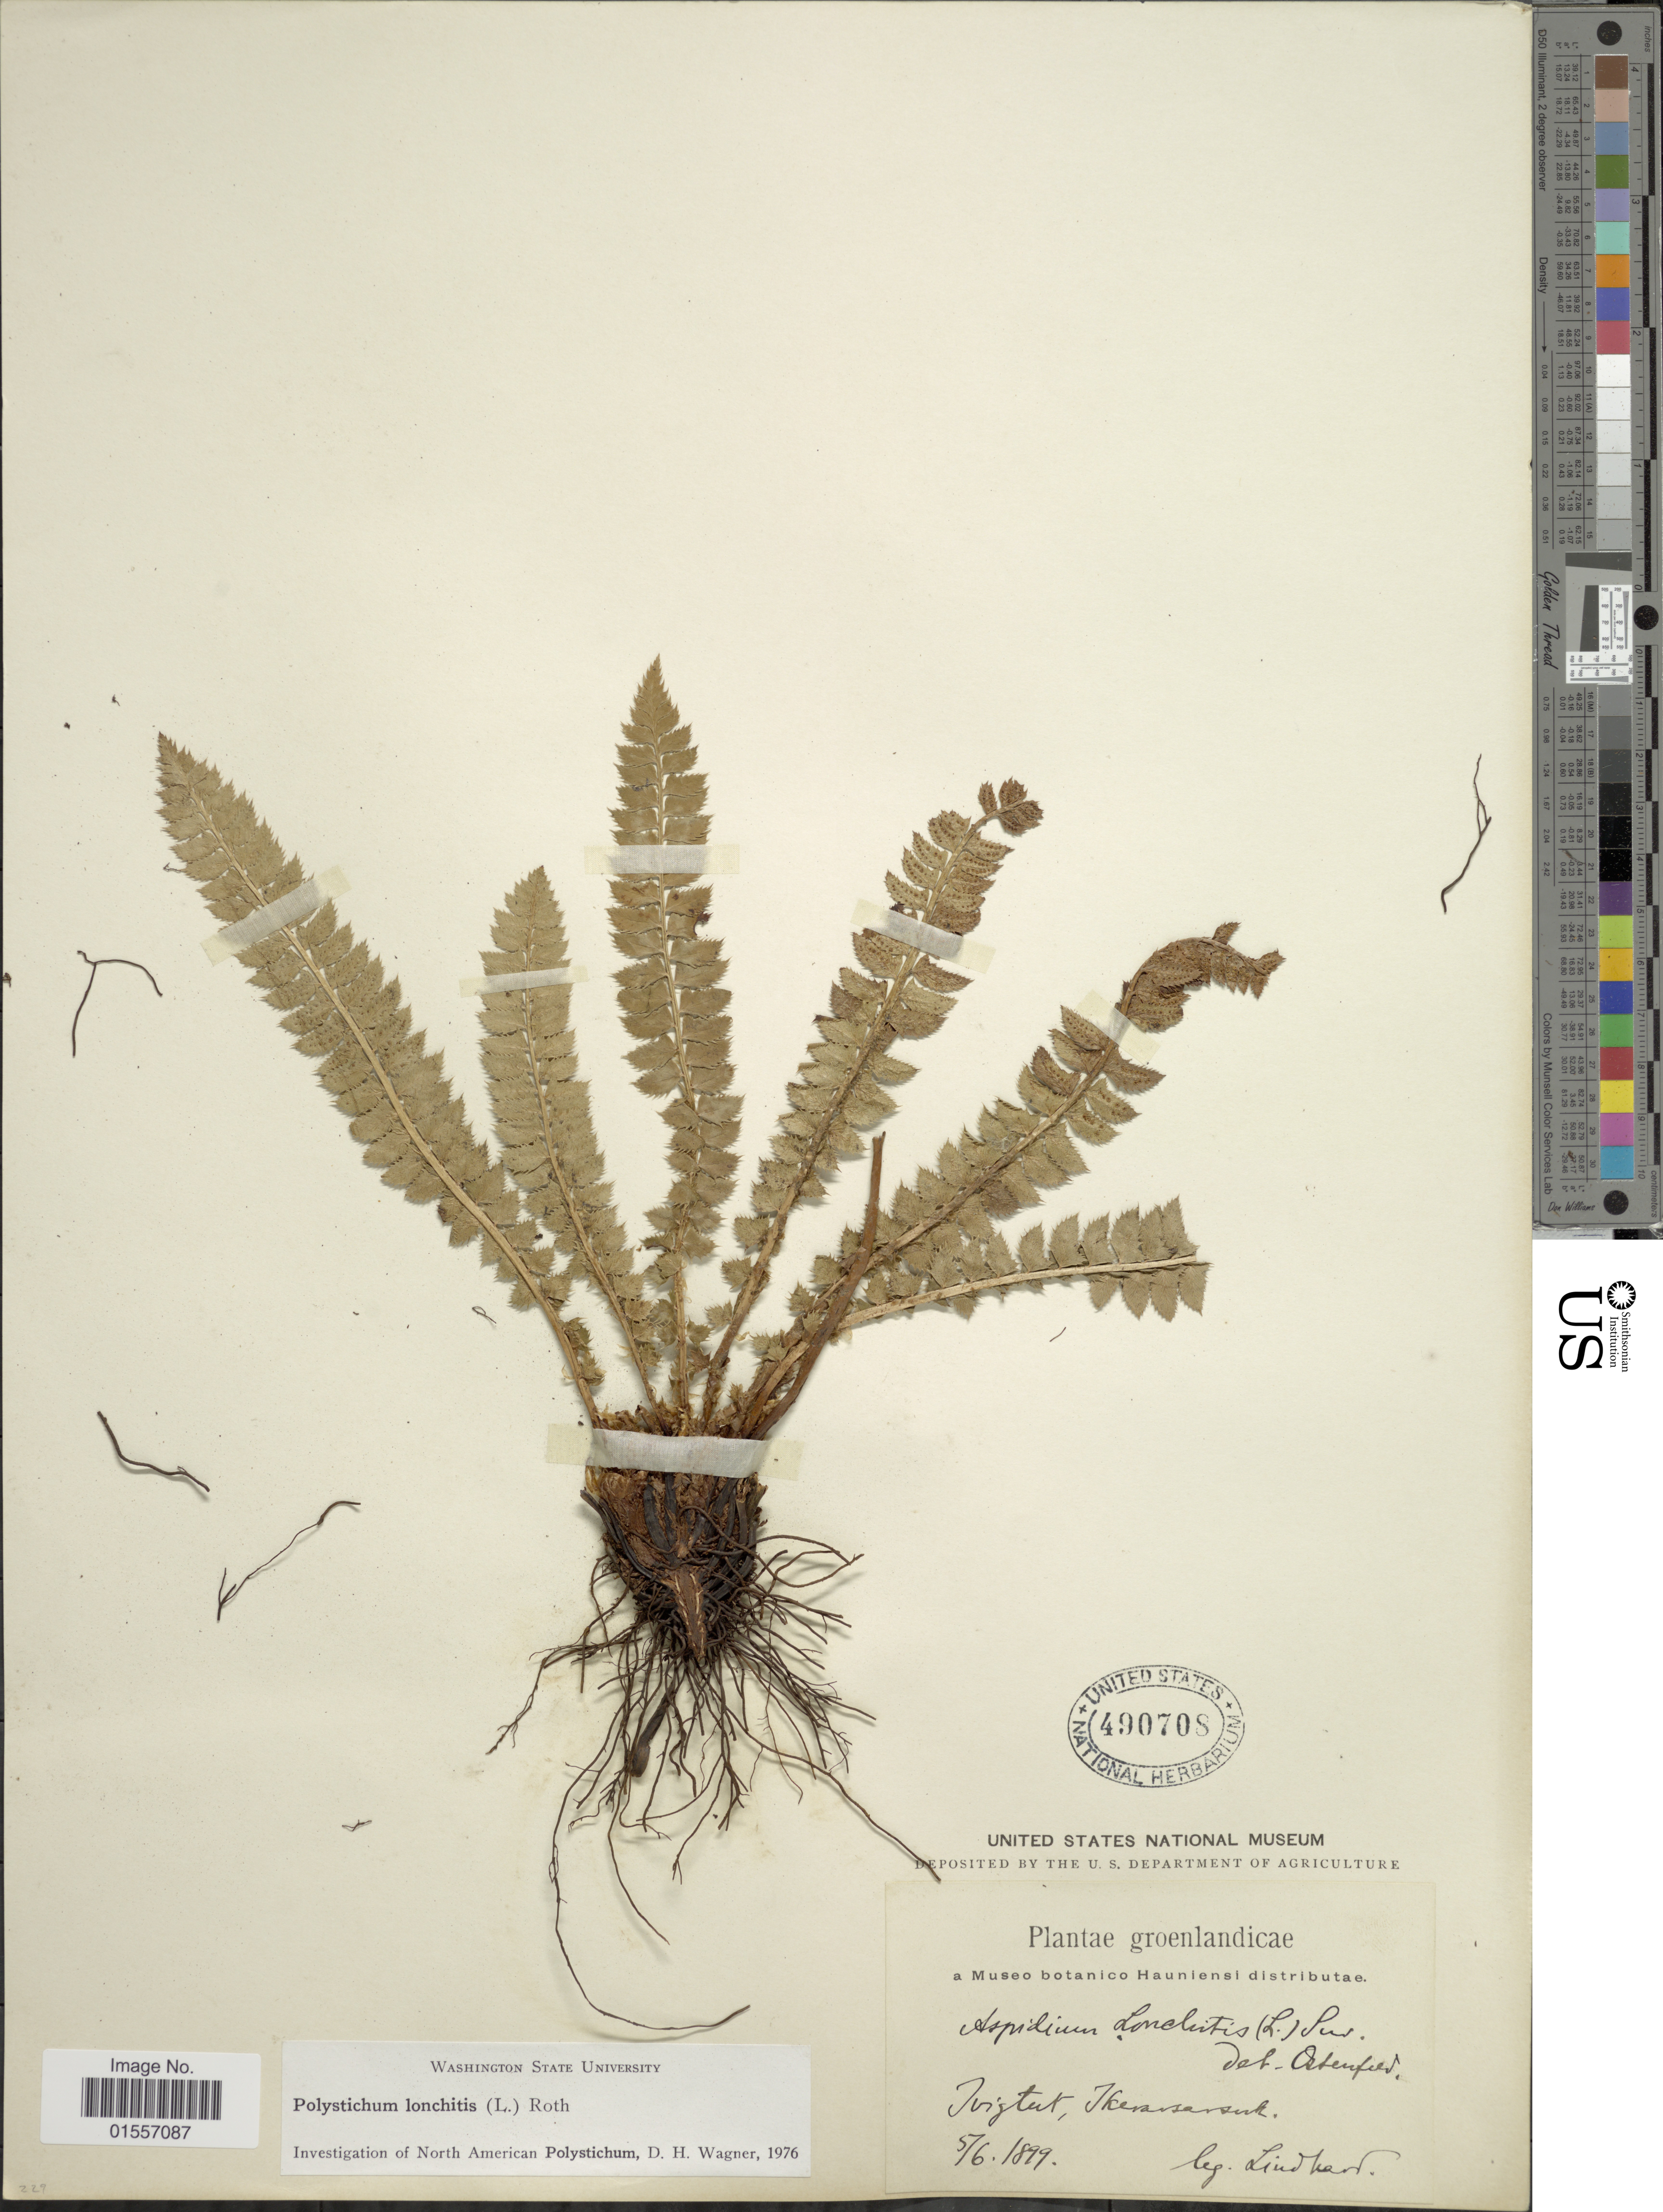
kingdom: Plantae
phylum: Tracheophyta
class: Polypodiopsida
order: Polypodiales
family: Dryopteridaceae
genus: Polystichum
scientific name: Polystichum lonchitis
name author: (Roth) L.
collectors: Lindhard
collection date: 1899-06-05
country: Greenland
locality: Groenlandicae, Ivigtut, Ikerasaarsuk.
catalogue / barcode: US 490708